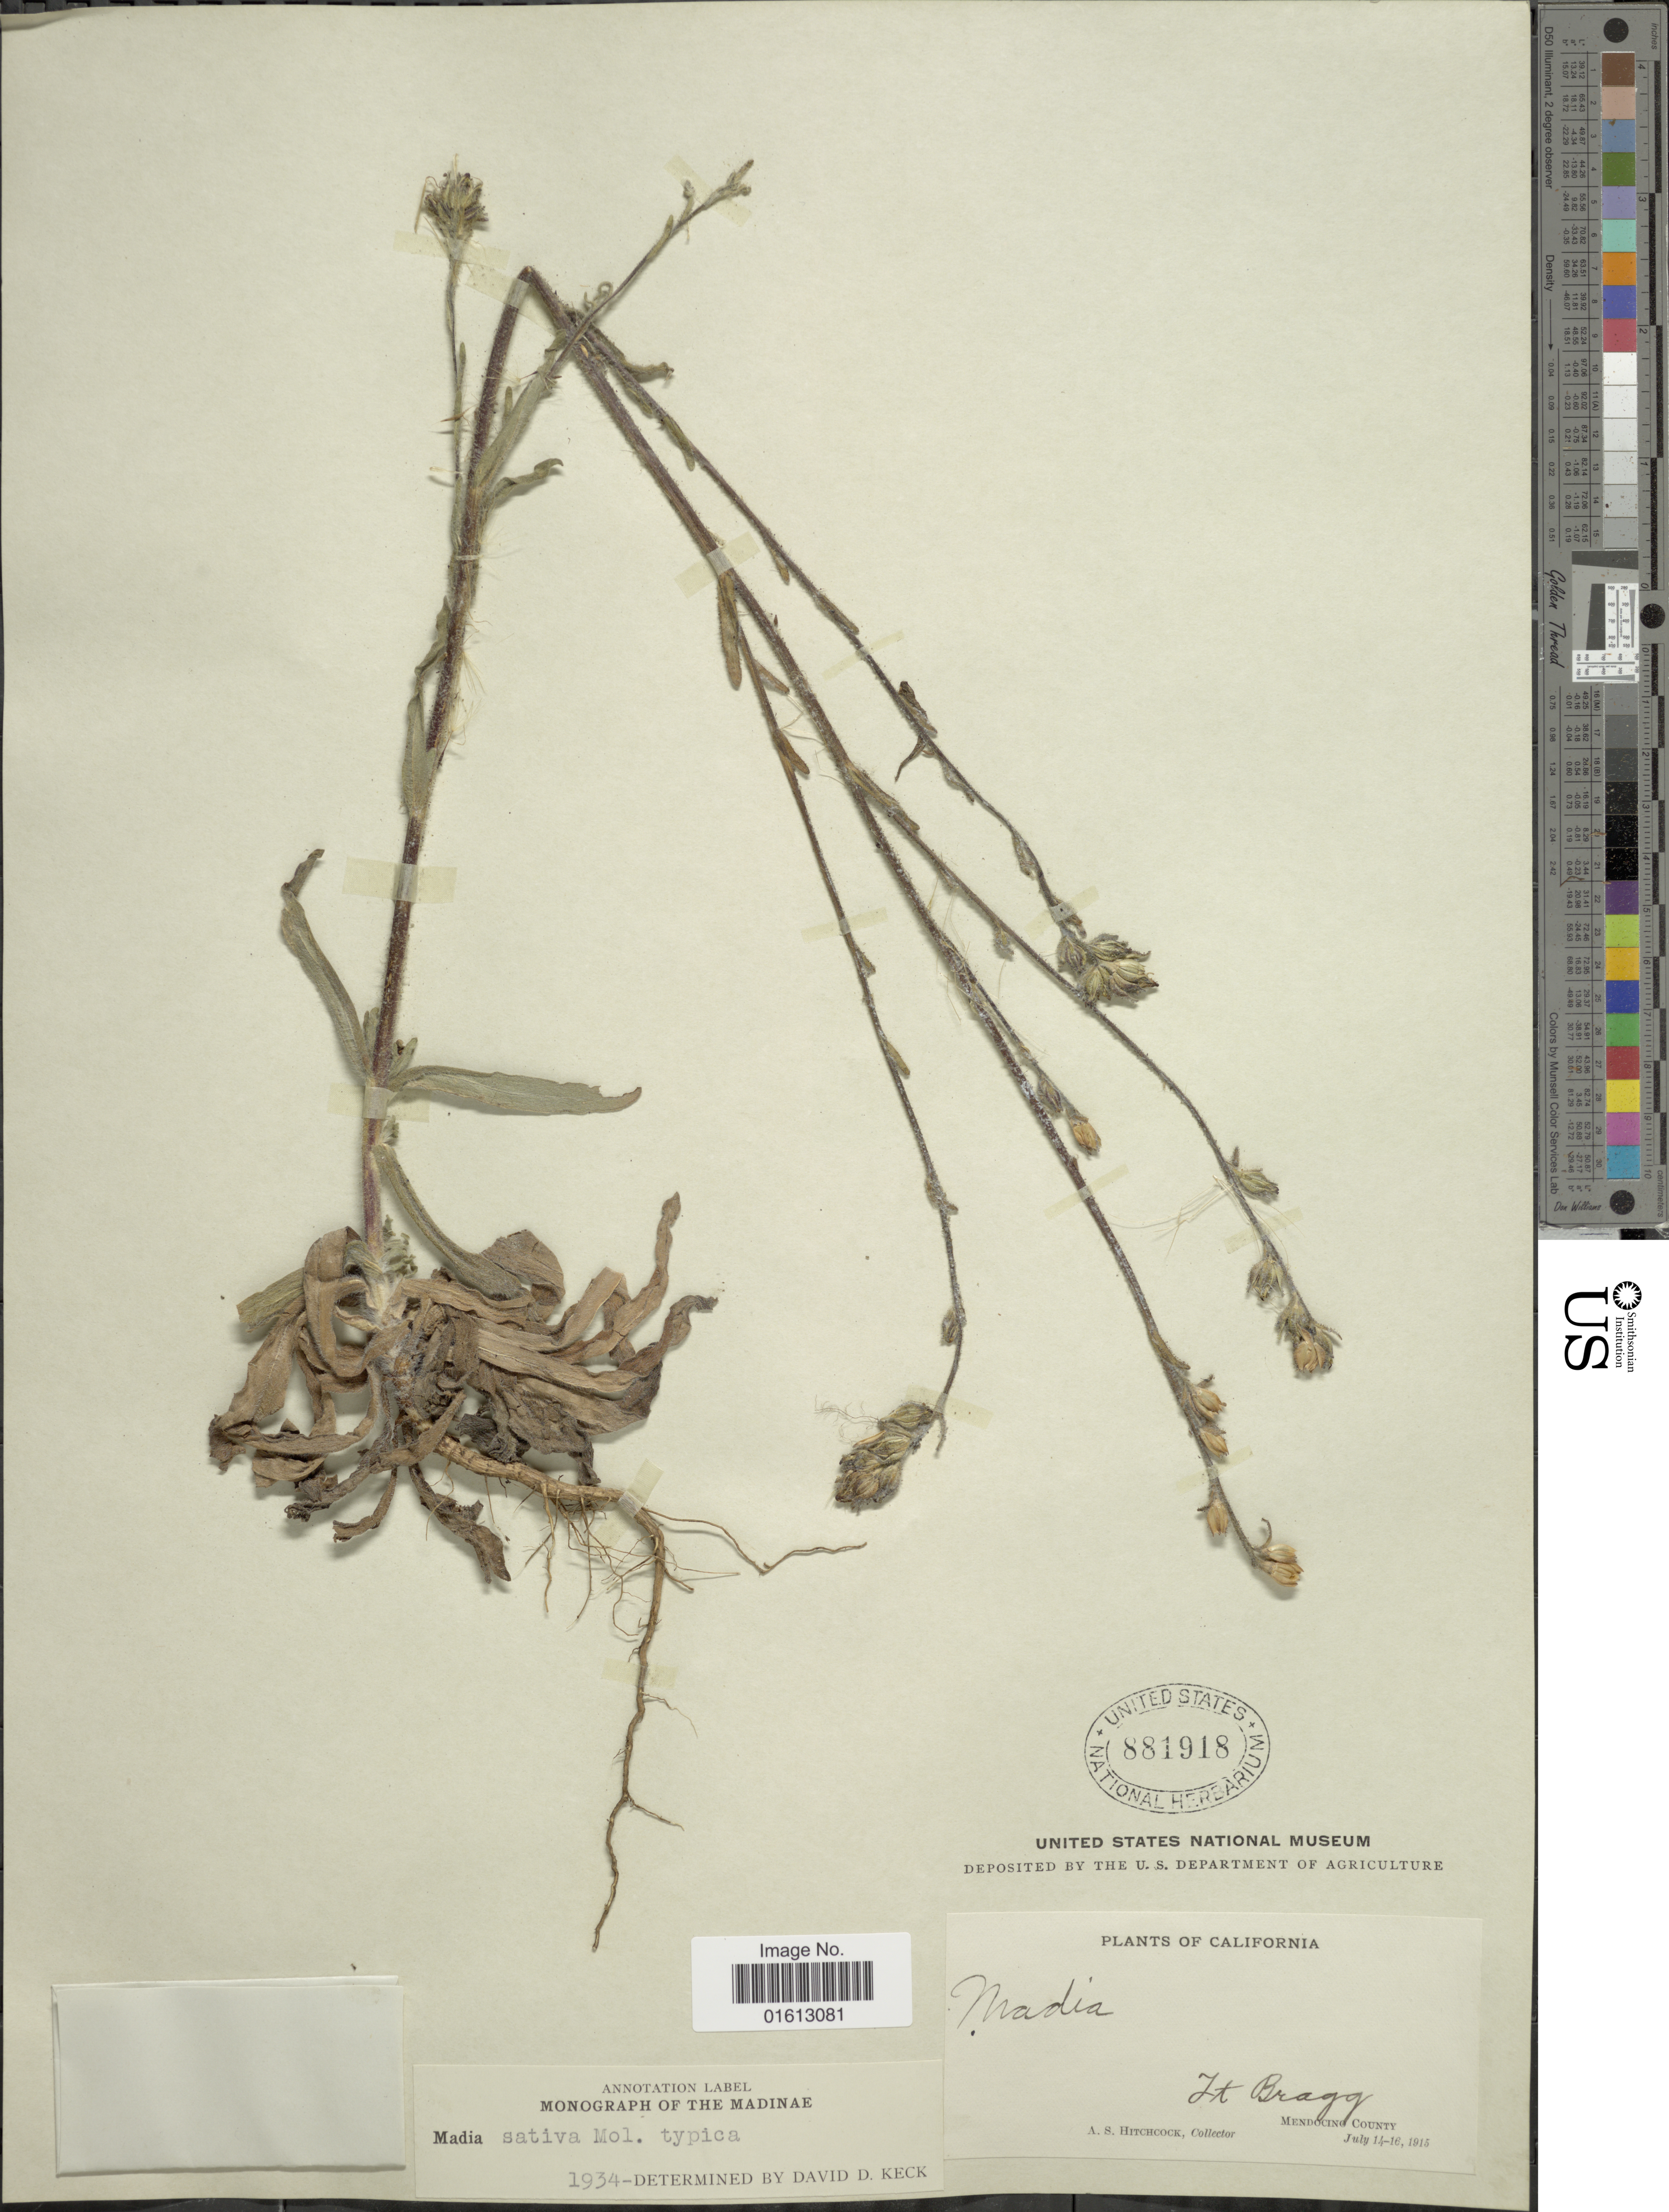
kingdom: Plantae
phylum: Tracheophyta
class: Magnoliopsida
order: Asterales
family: Asteraceae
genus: Madia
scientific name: Madia sativa subsp. sativa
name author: Molina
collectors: A. S. Hitchcock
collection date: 1915-07-14/1915-07-16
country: United States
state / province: California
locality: California, Mt. Bragg.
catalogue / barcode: US 881918